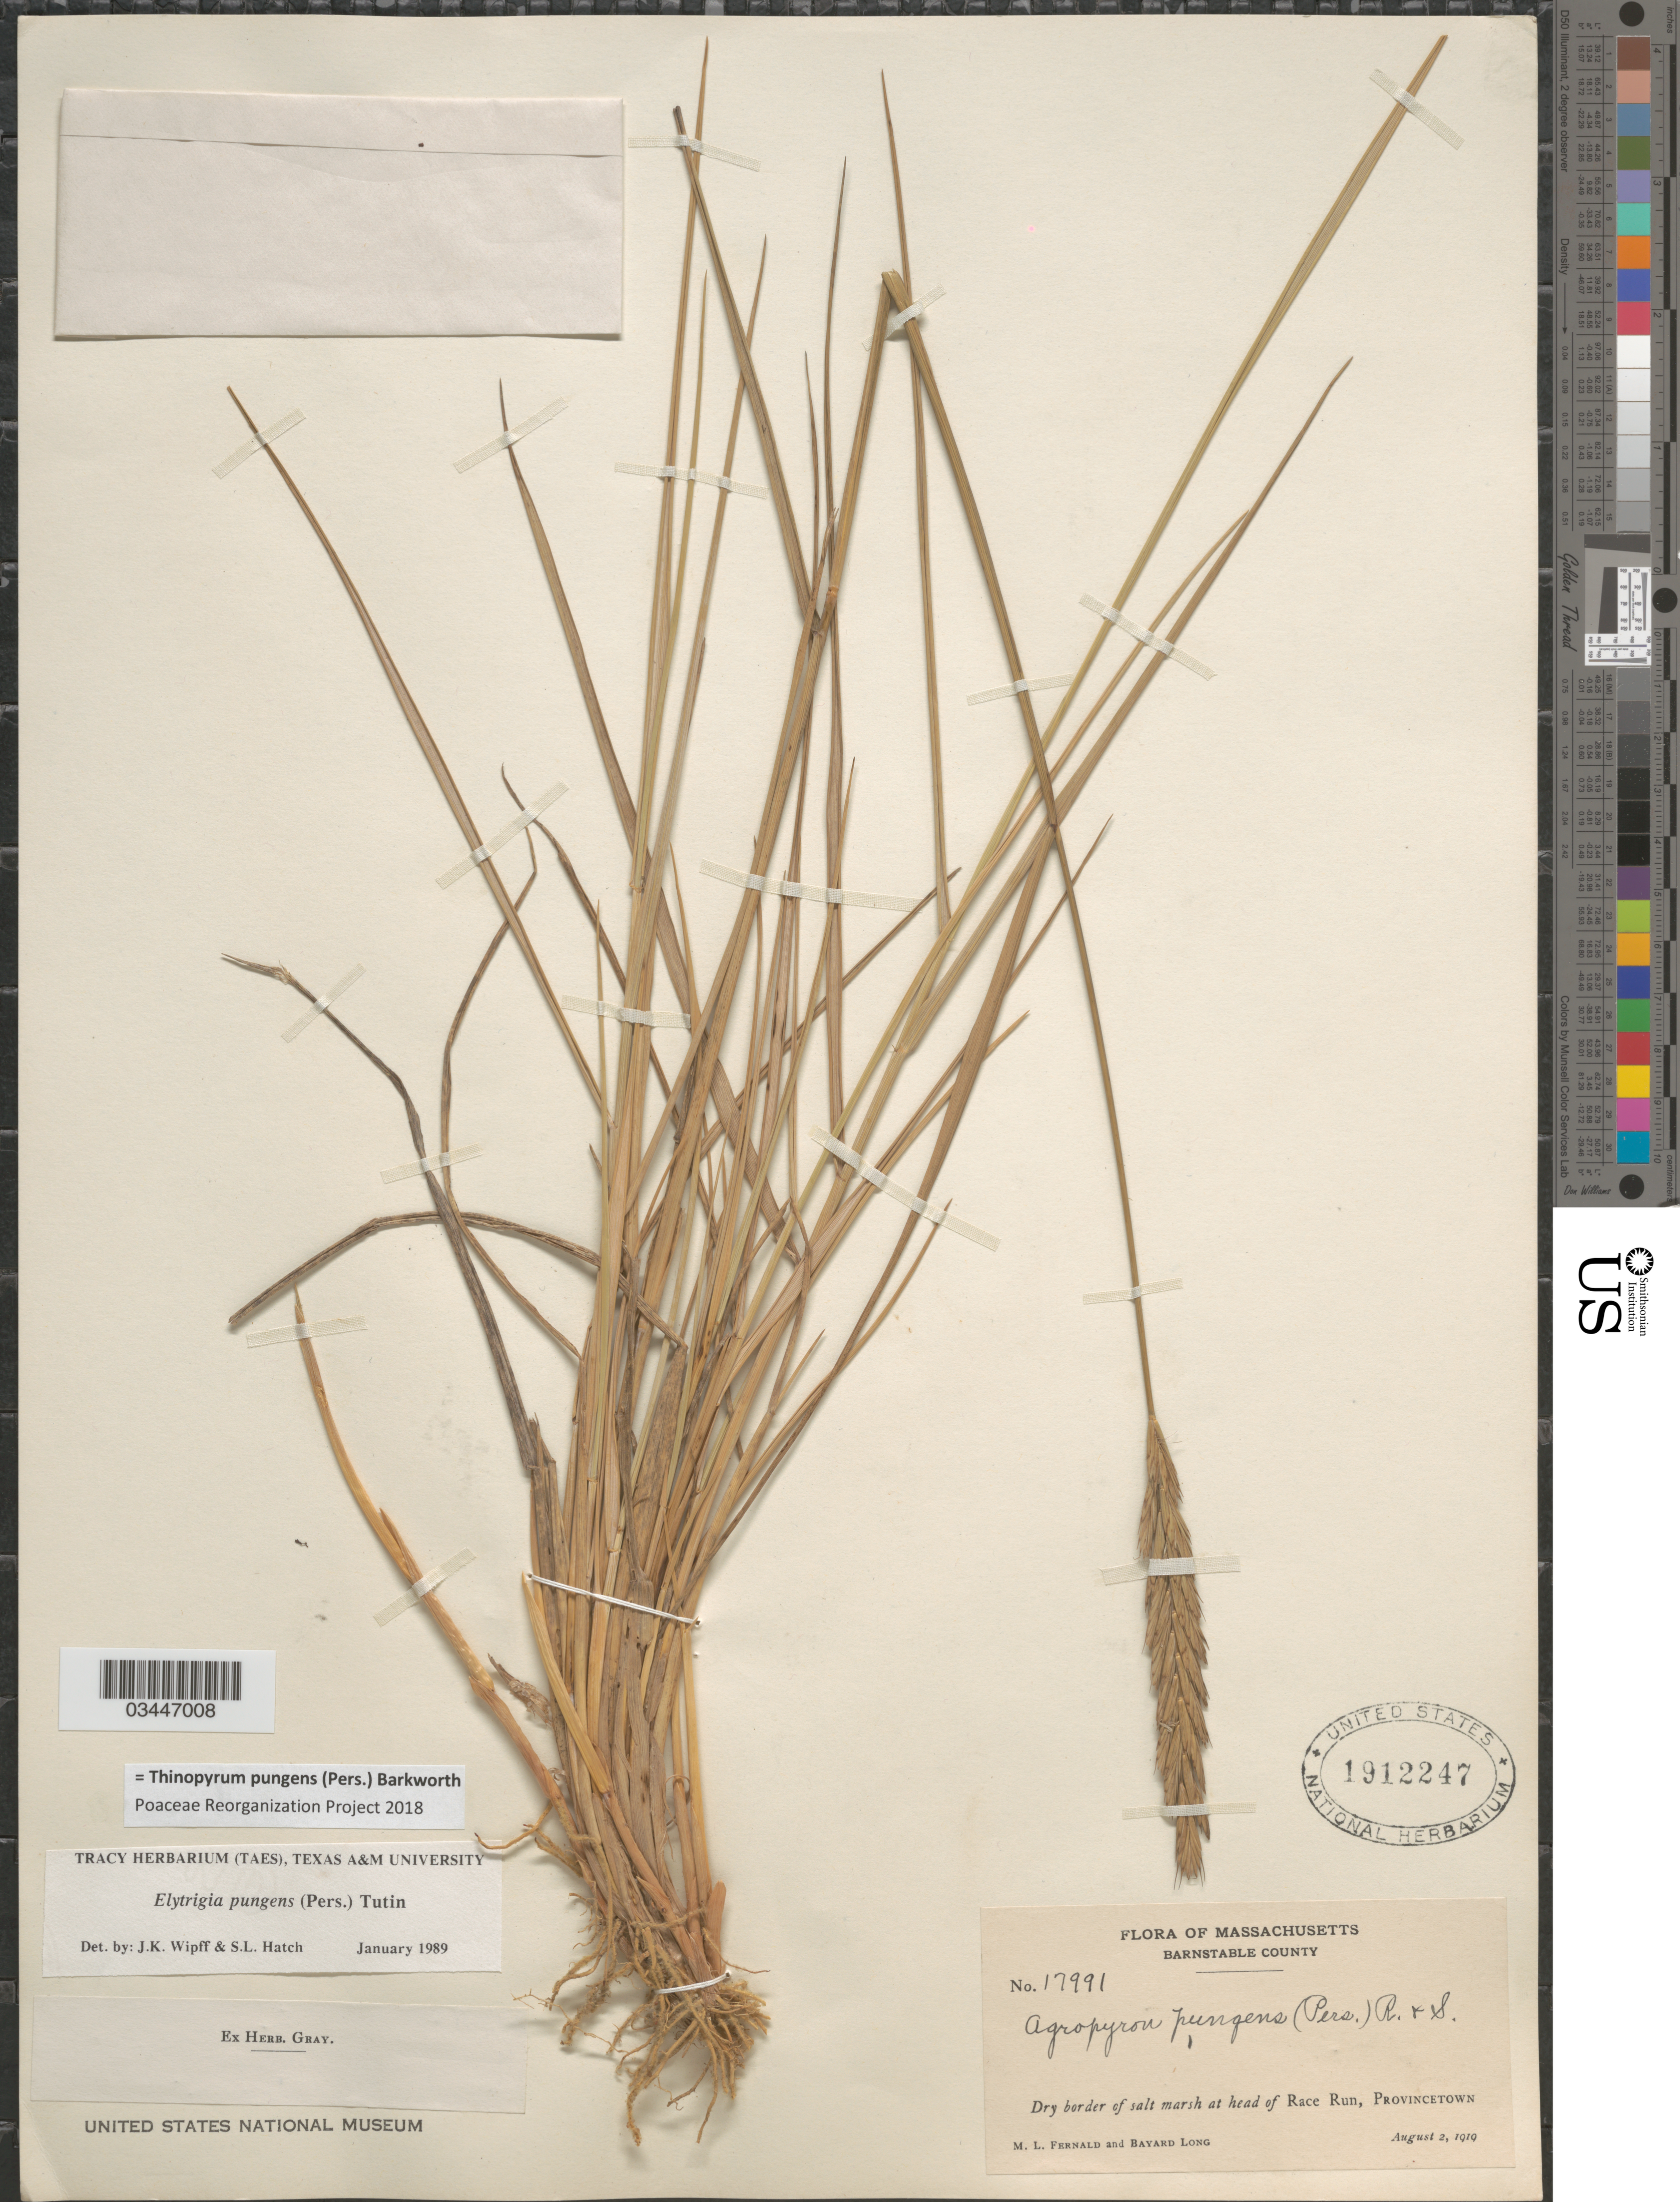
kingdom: Plantae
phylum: Tracheophyta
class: Liliopsida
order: Poales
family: Poaceae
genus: Thinopyrum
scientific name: Thinopyrum pungens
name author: (Pers.) Barkworth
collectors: M. L. Fernald & B. Long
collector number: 17991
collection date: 1919-08-02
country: United States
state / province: Massachusetts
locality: Barnstable County. Dry border of salt marsh at head of Race Run, Provincetown.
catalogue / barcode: US 1912247